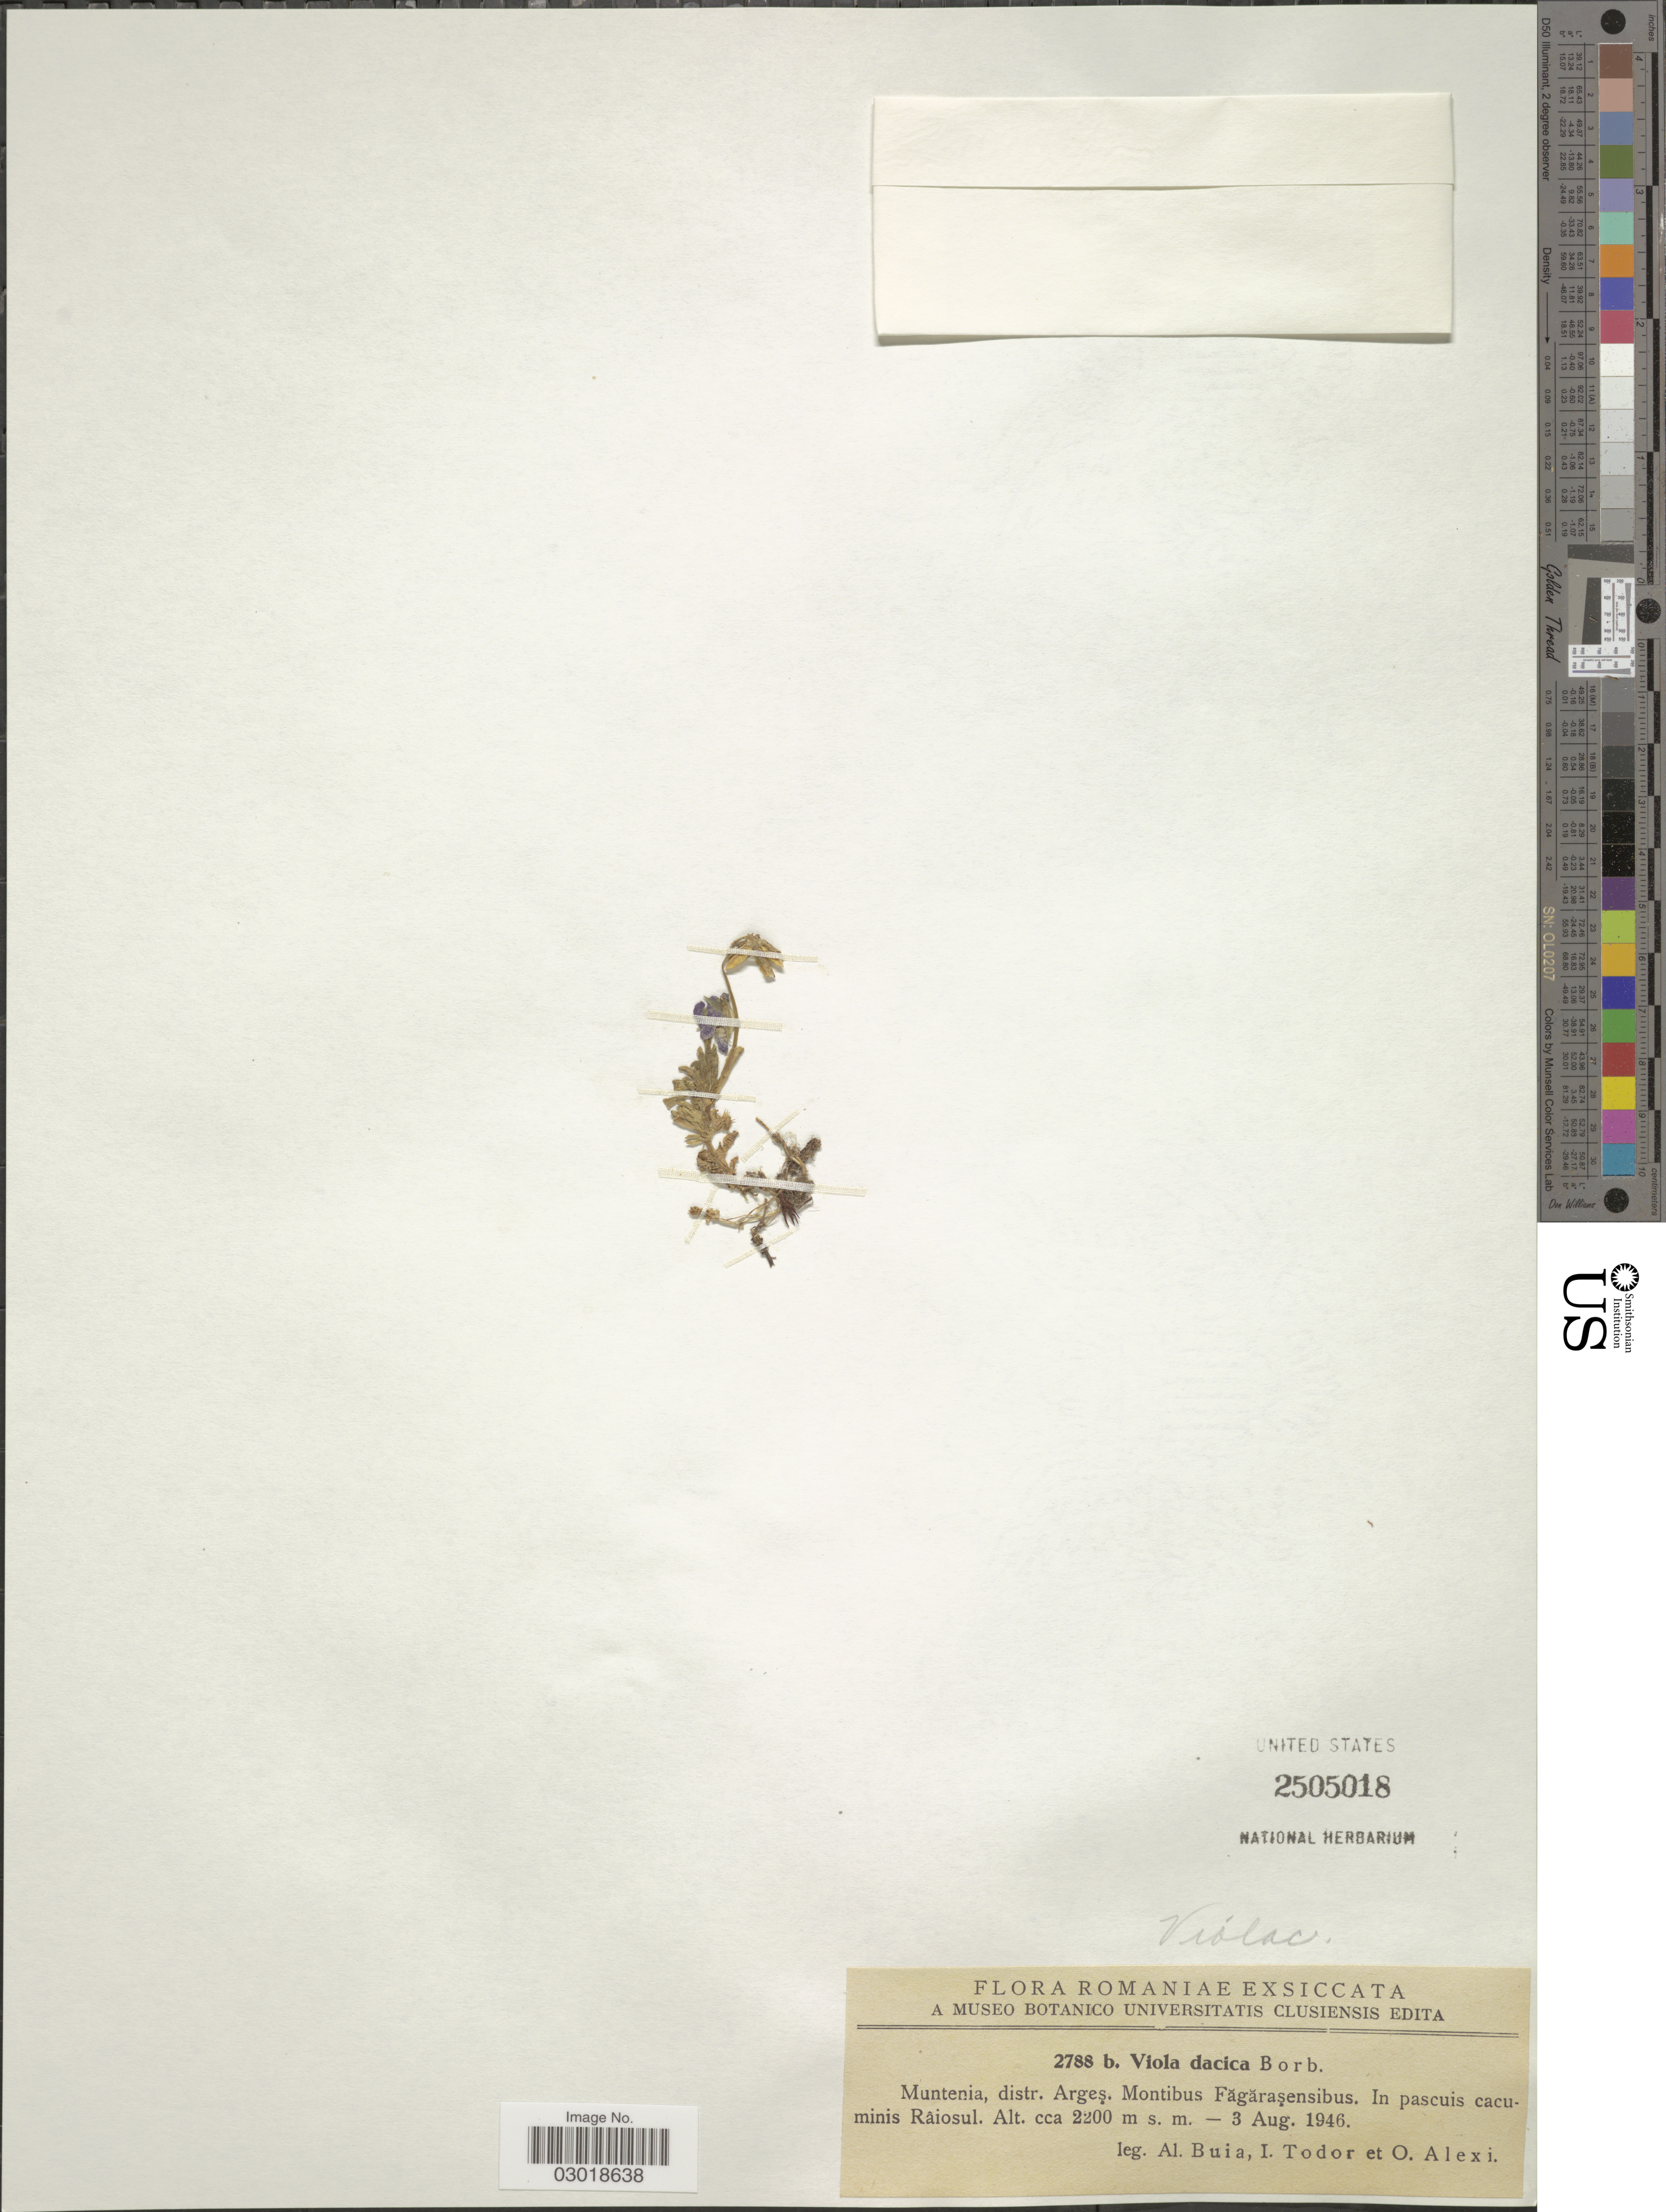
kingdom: Plantae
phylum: Tracheophyta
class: Magnoliopsida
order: Malpighiales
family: Violaceae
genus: Viola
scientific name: Viola dacica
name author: Borbás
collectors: A. Buia, I. Todor & O. Alexi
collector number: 2788 b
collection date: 1946-08-03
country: Romania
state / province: Arges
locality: Muntenia, distr. Arges. Montibus Fagarasensibus. In pascuis cacuminis Raiosul.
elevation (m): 2200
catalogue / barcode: US 2505018